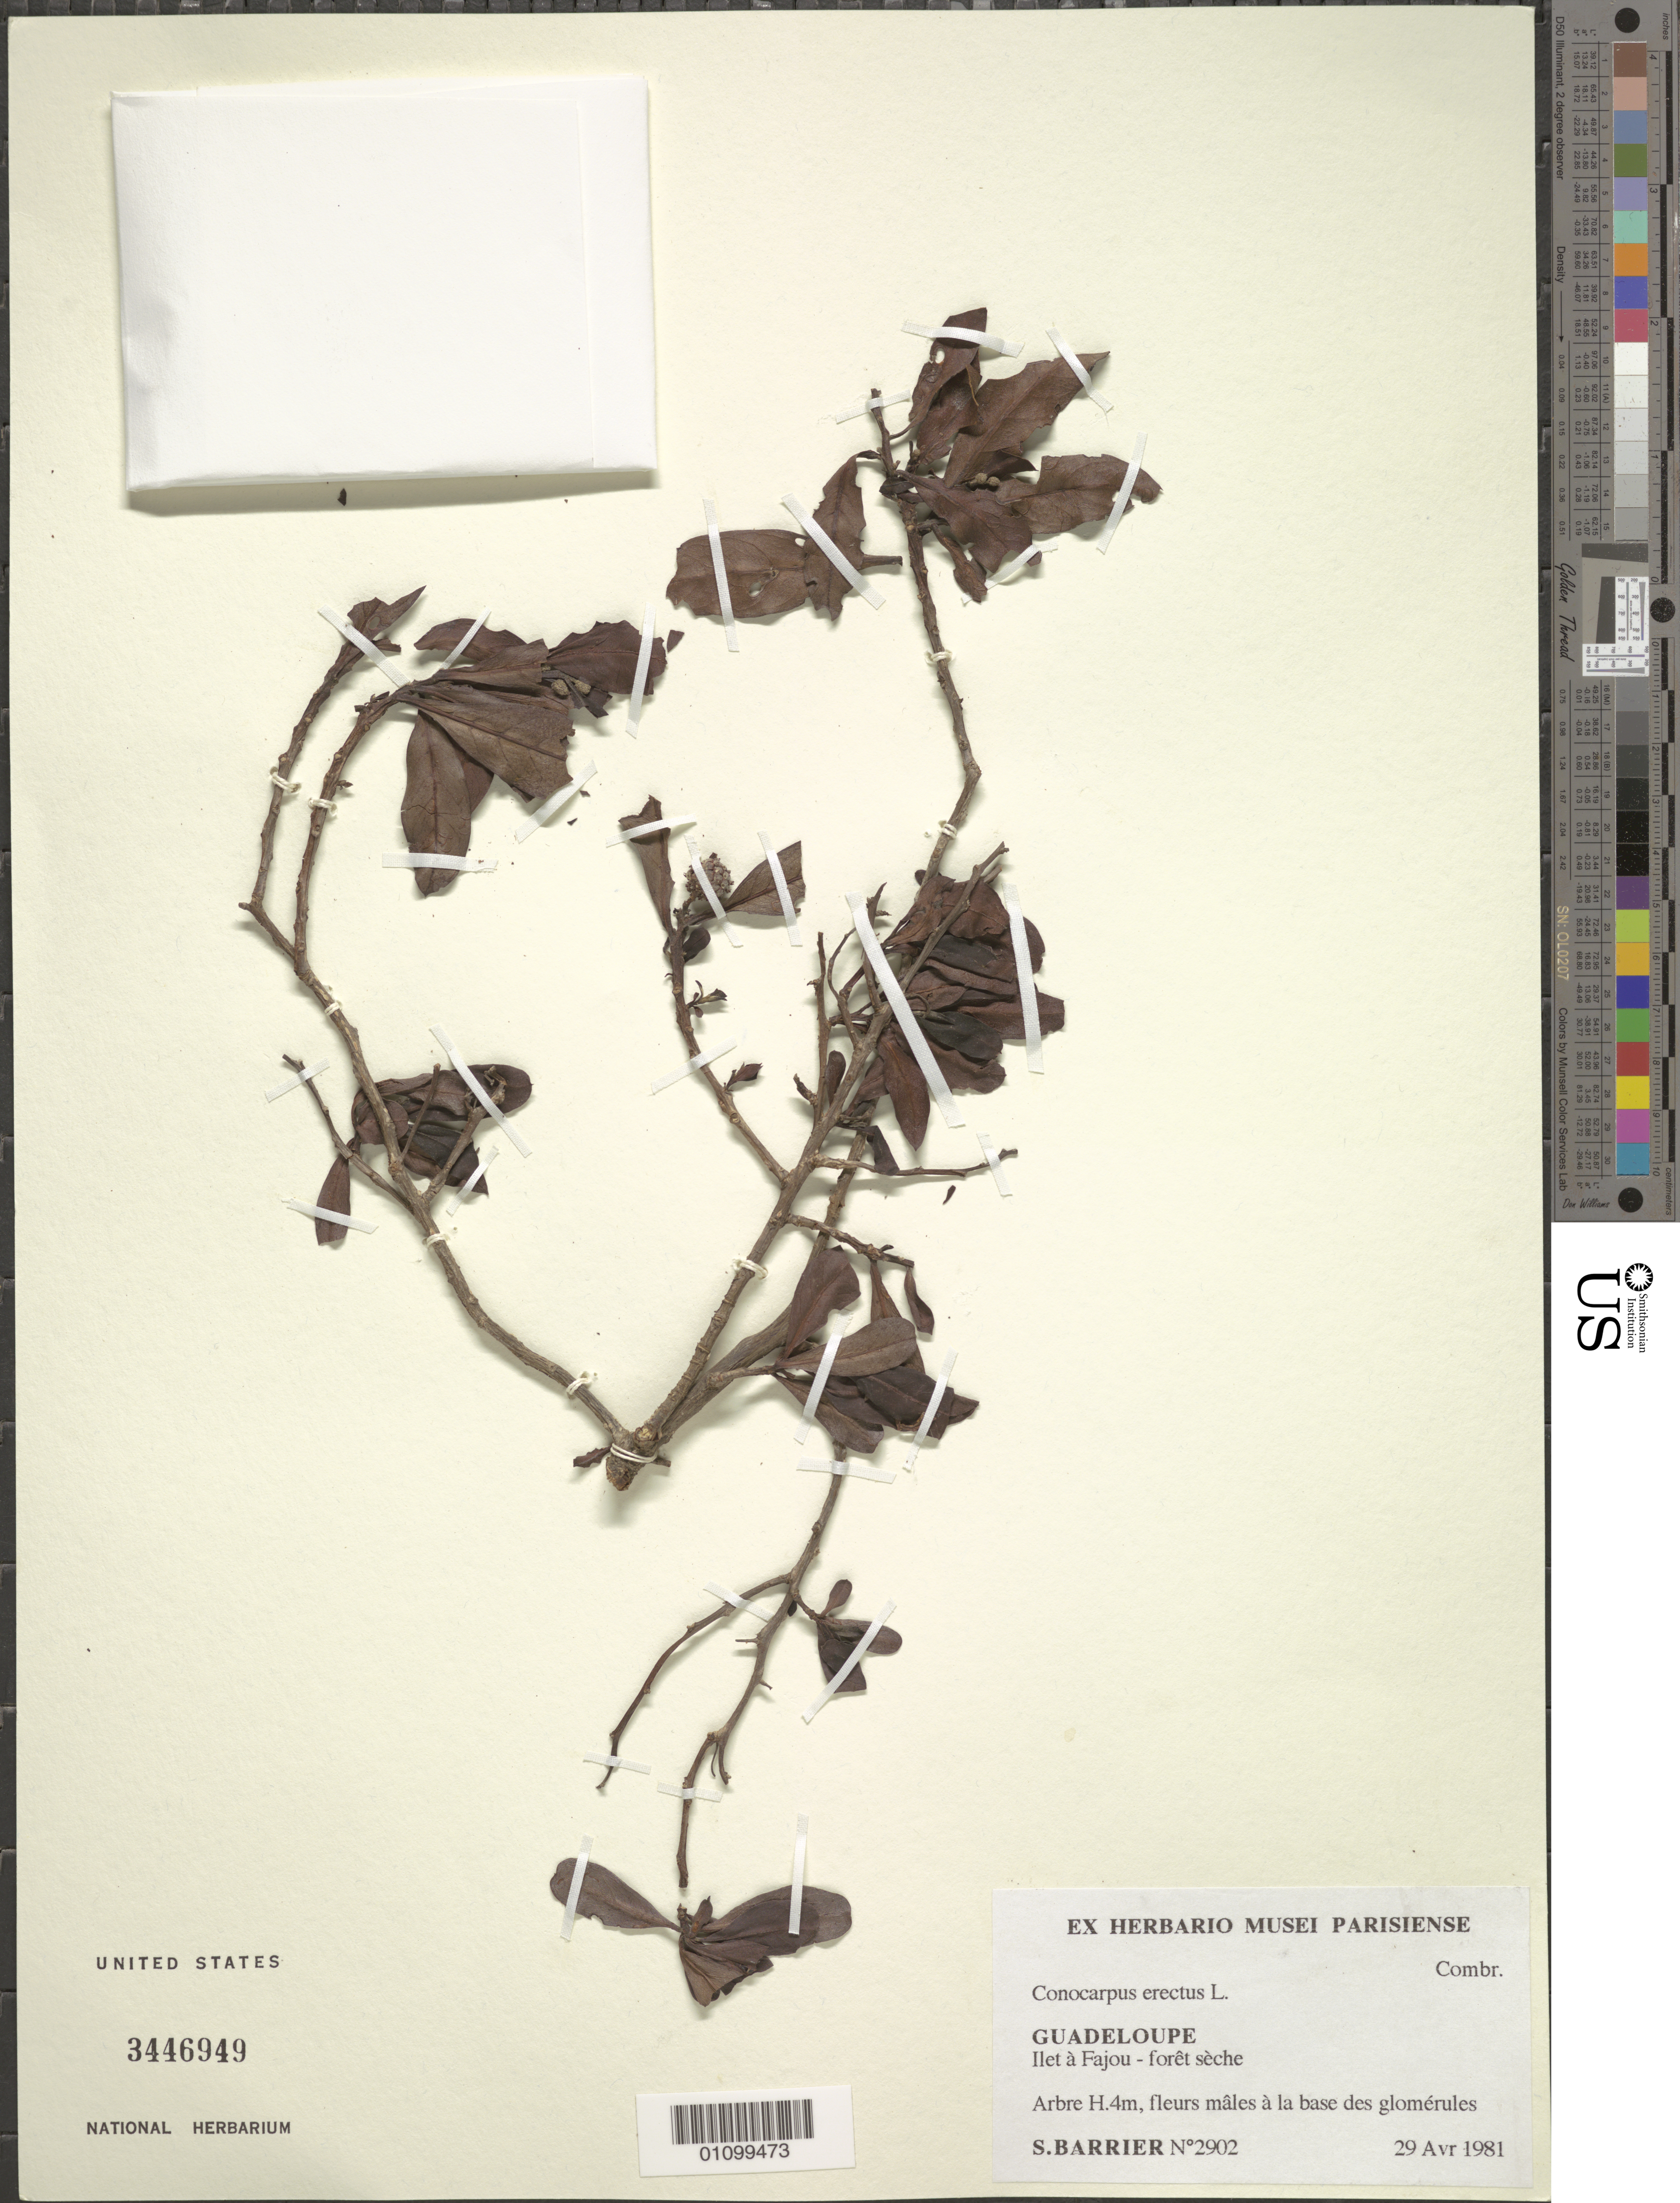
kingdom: Plantae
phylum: Tracheophyta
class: Magnoliopsida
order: Myrtales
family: Combretaceae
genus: Conocarpus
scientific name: Conocarpus erectus var. erectus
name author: L.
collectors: S. Barrier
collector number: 2902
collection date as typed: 29 Apr 1981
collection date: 1981-04-29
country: Guadeloupe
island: Îlet à Fajou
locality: Ilet a Fajou - foret seche.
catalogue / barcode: US 3446949